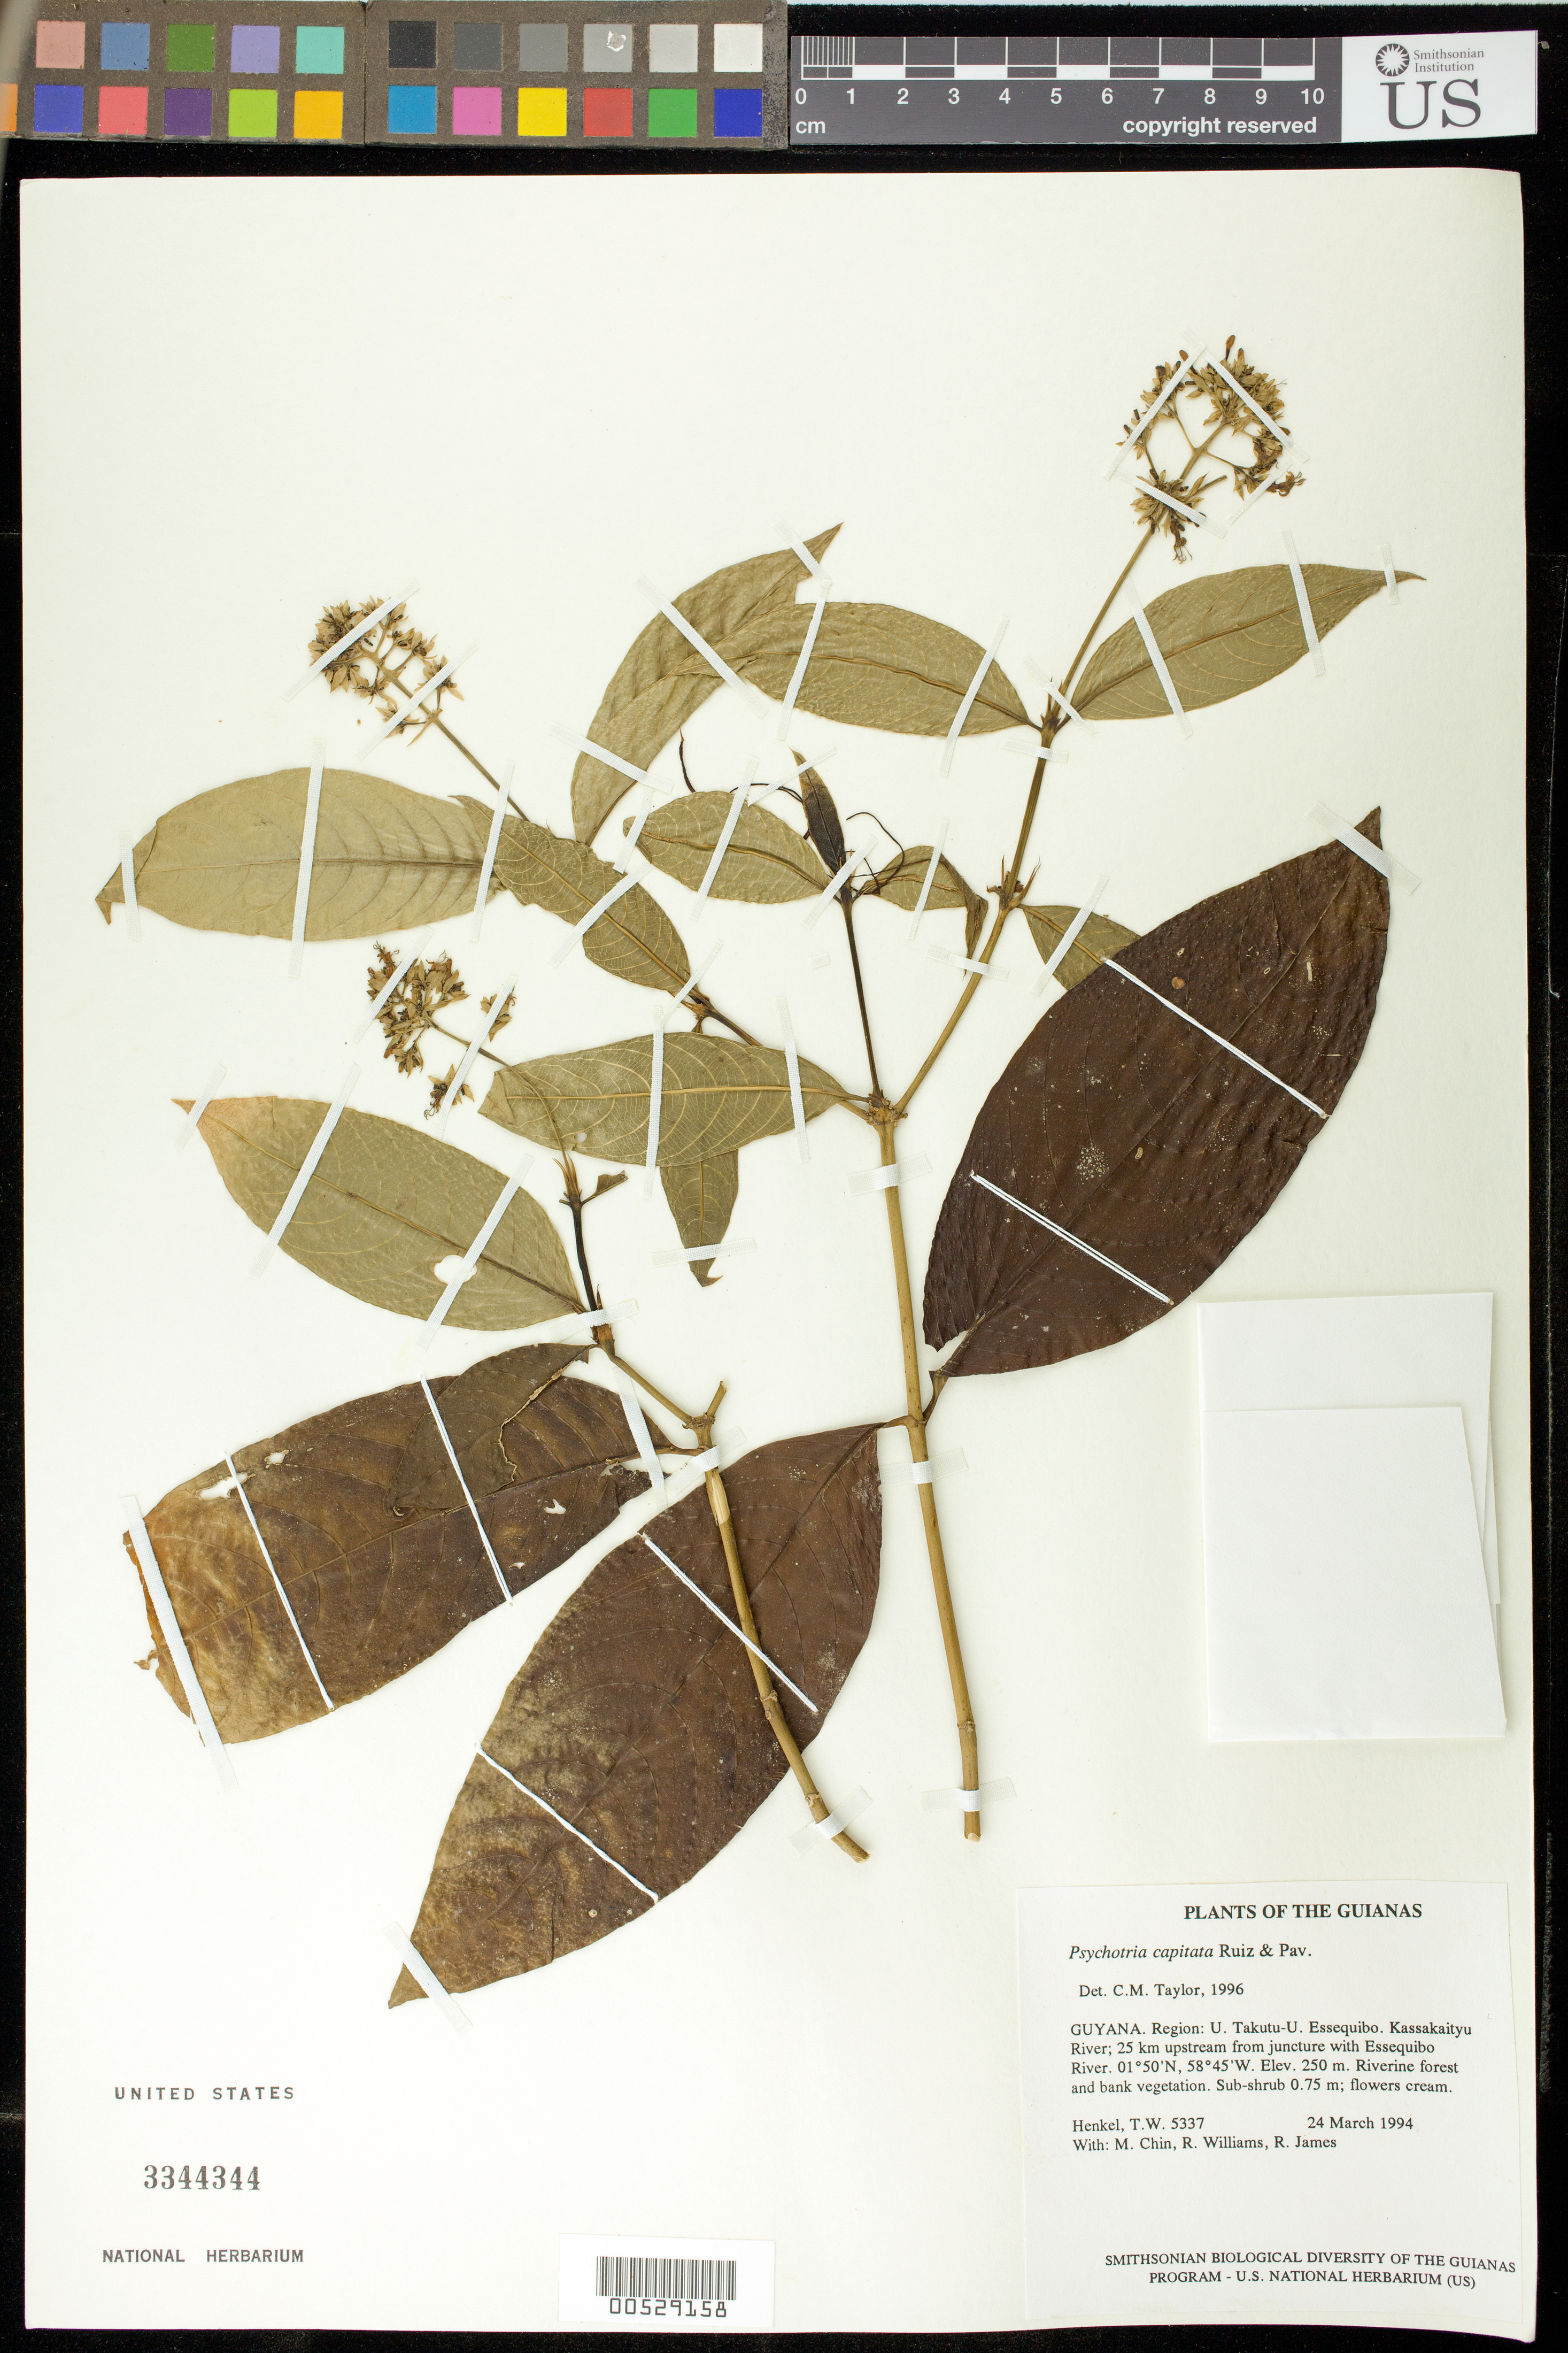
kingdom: Plantae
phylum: Tracheophyta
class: Magnoliopsida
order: Gentianales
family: Rubiaceae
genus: Palicourea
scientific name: Palicourea violacea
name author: (Aubl.) A. Rich.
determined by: Kirkbride, J. H., Jr.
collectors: T. Henkel, M. Chin, R. Williams & R. James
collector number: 5337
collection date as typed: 24 March 1994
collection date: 1994-03-24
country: Guyana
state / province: U. Takutu-U. Essequibo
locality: Kassakaityu River; 25 km upstream from juncture with Essequibo River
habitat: Riverine forest and bank vegetation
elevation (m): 250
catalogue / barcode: US 3344344